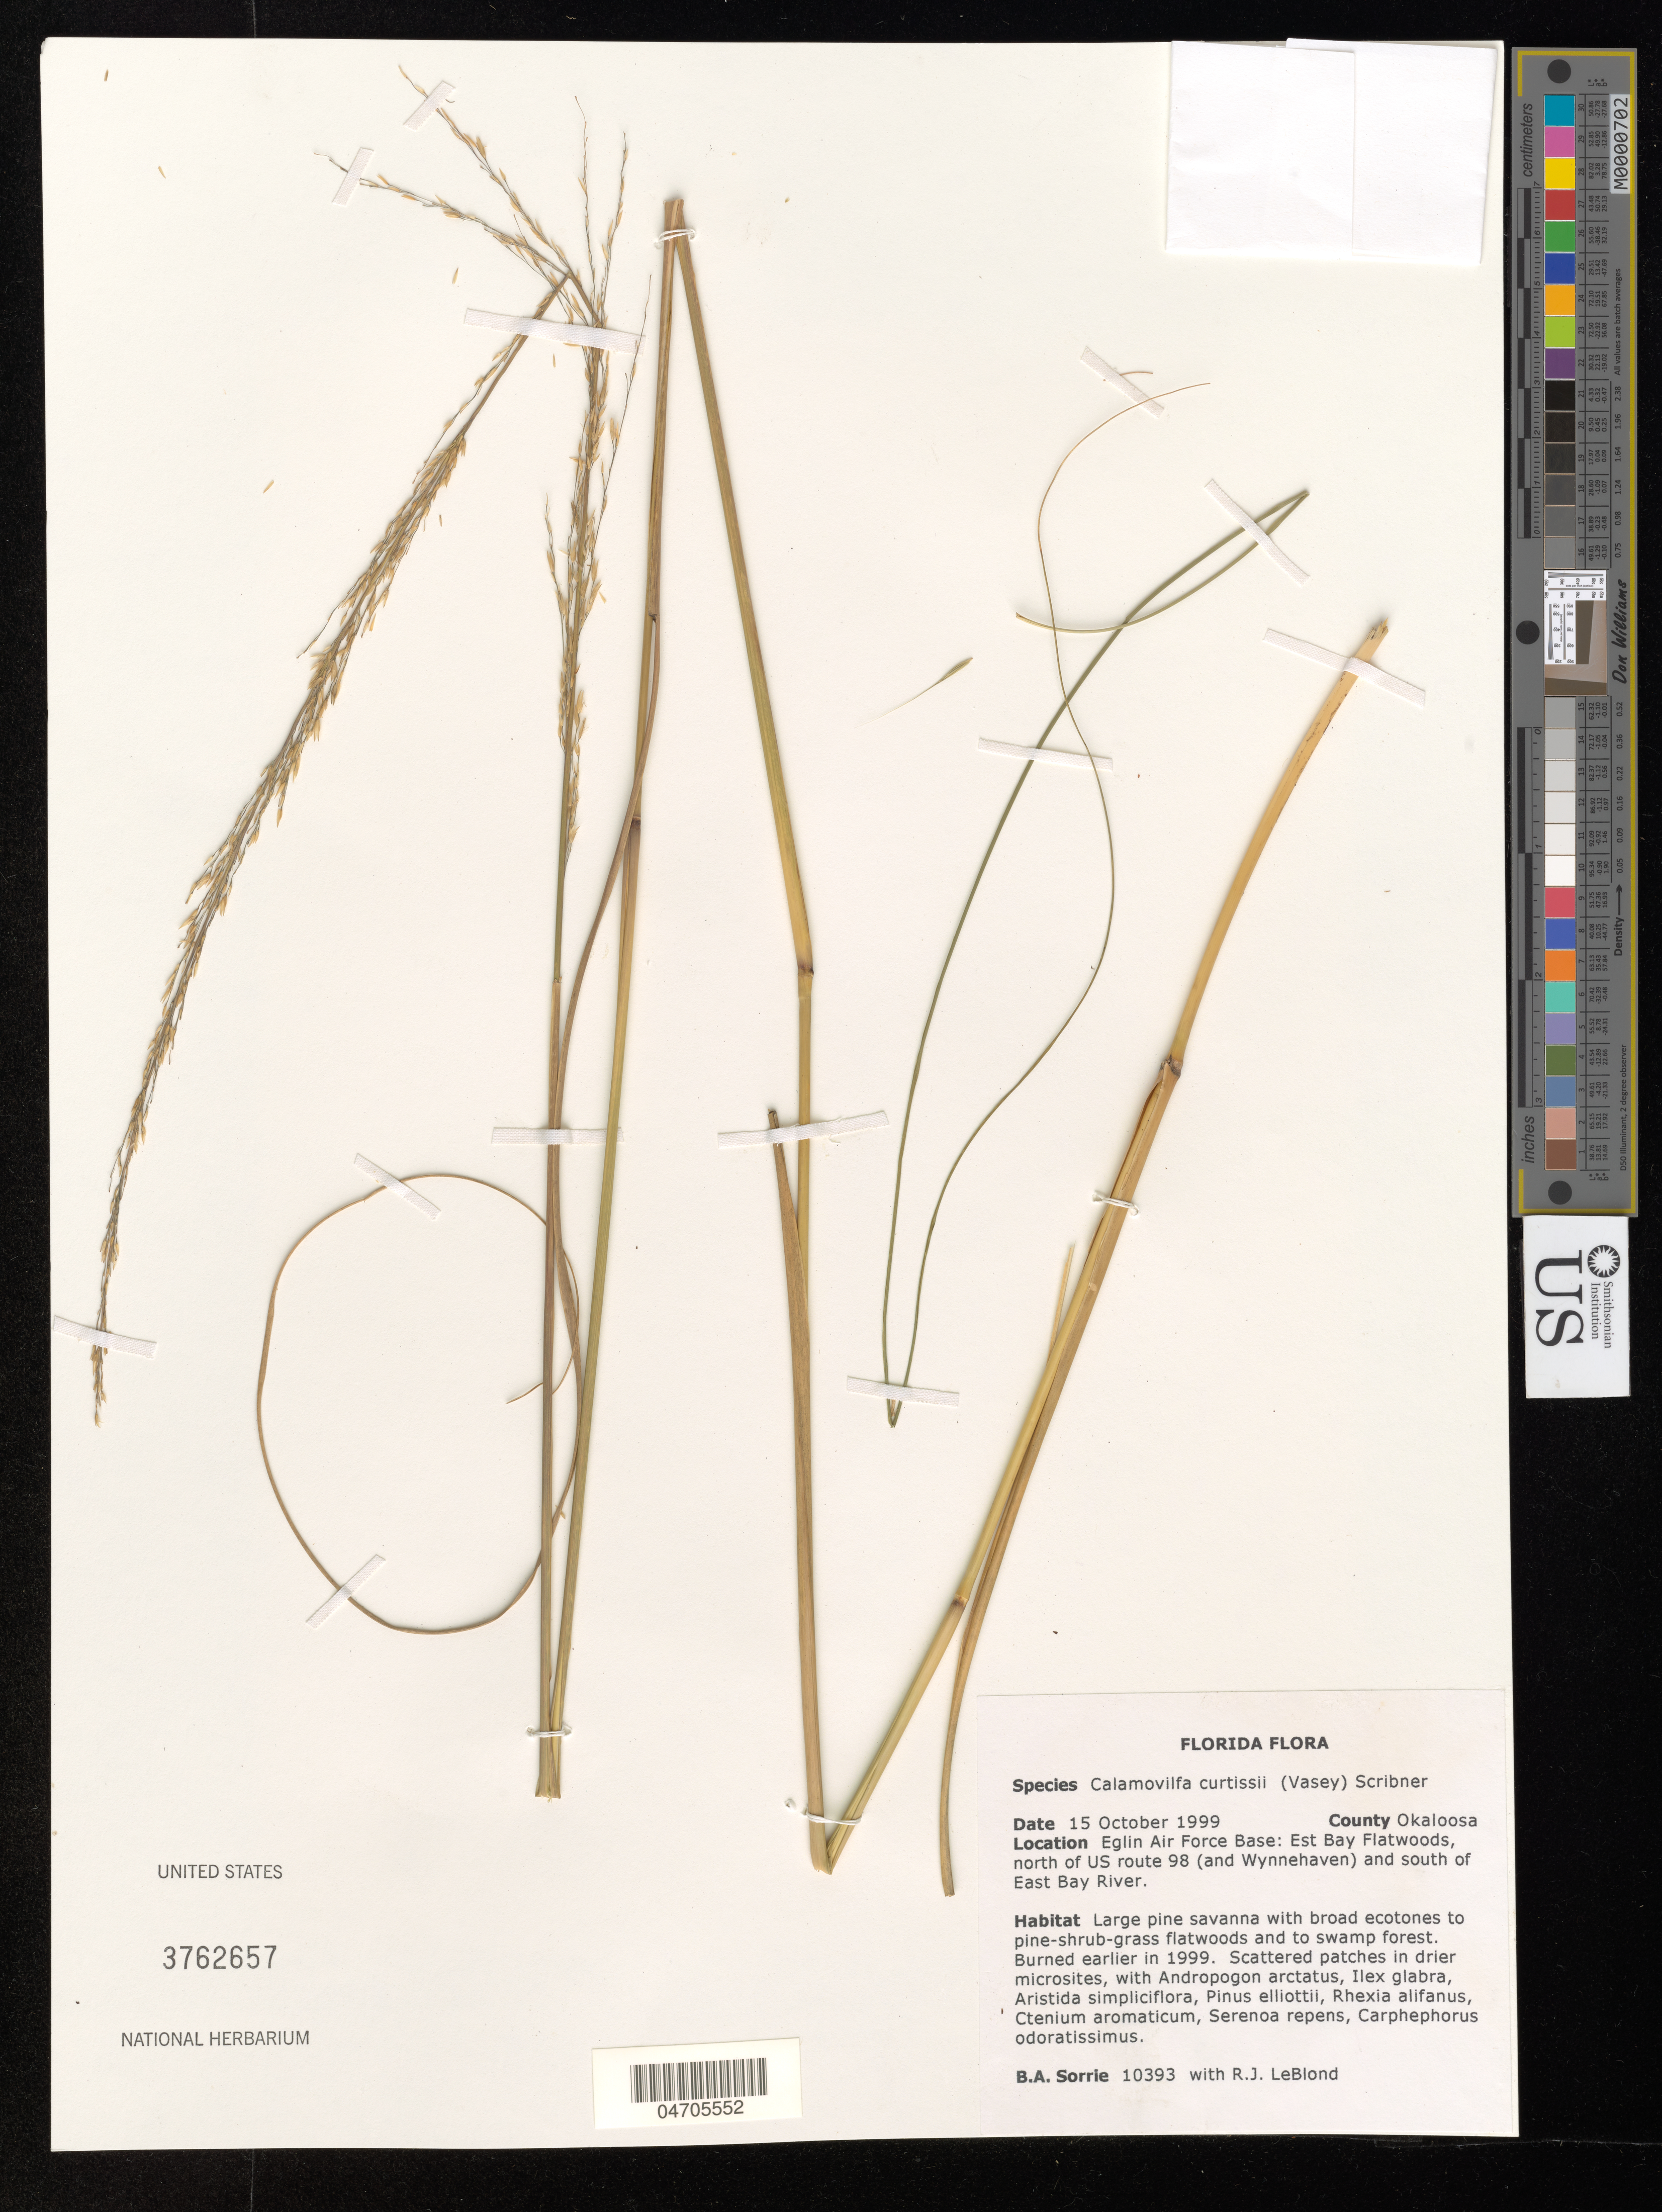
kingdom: Plantae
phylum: Tracheophyta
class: Liliopsida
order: Poales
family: Poaceae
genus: Calamovilfa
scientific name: Calamovilfa curtissii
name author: (Vasey) Scribn.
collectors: B. Sorrie & R. J. LeBlond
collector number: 10393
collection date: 1999-10-15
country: United States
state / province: Florida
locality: County Okaloosa. Eglin Air Force Base: Est Bay Flatwoods, north of US route 98 (and Wynnehaven) and south of East Bay River.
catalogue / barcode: US 3762657